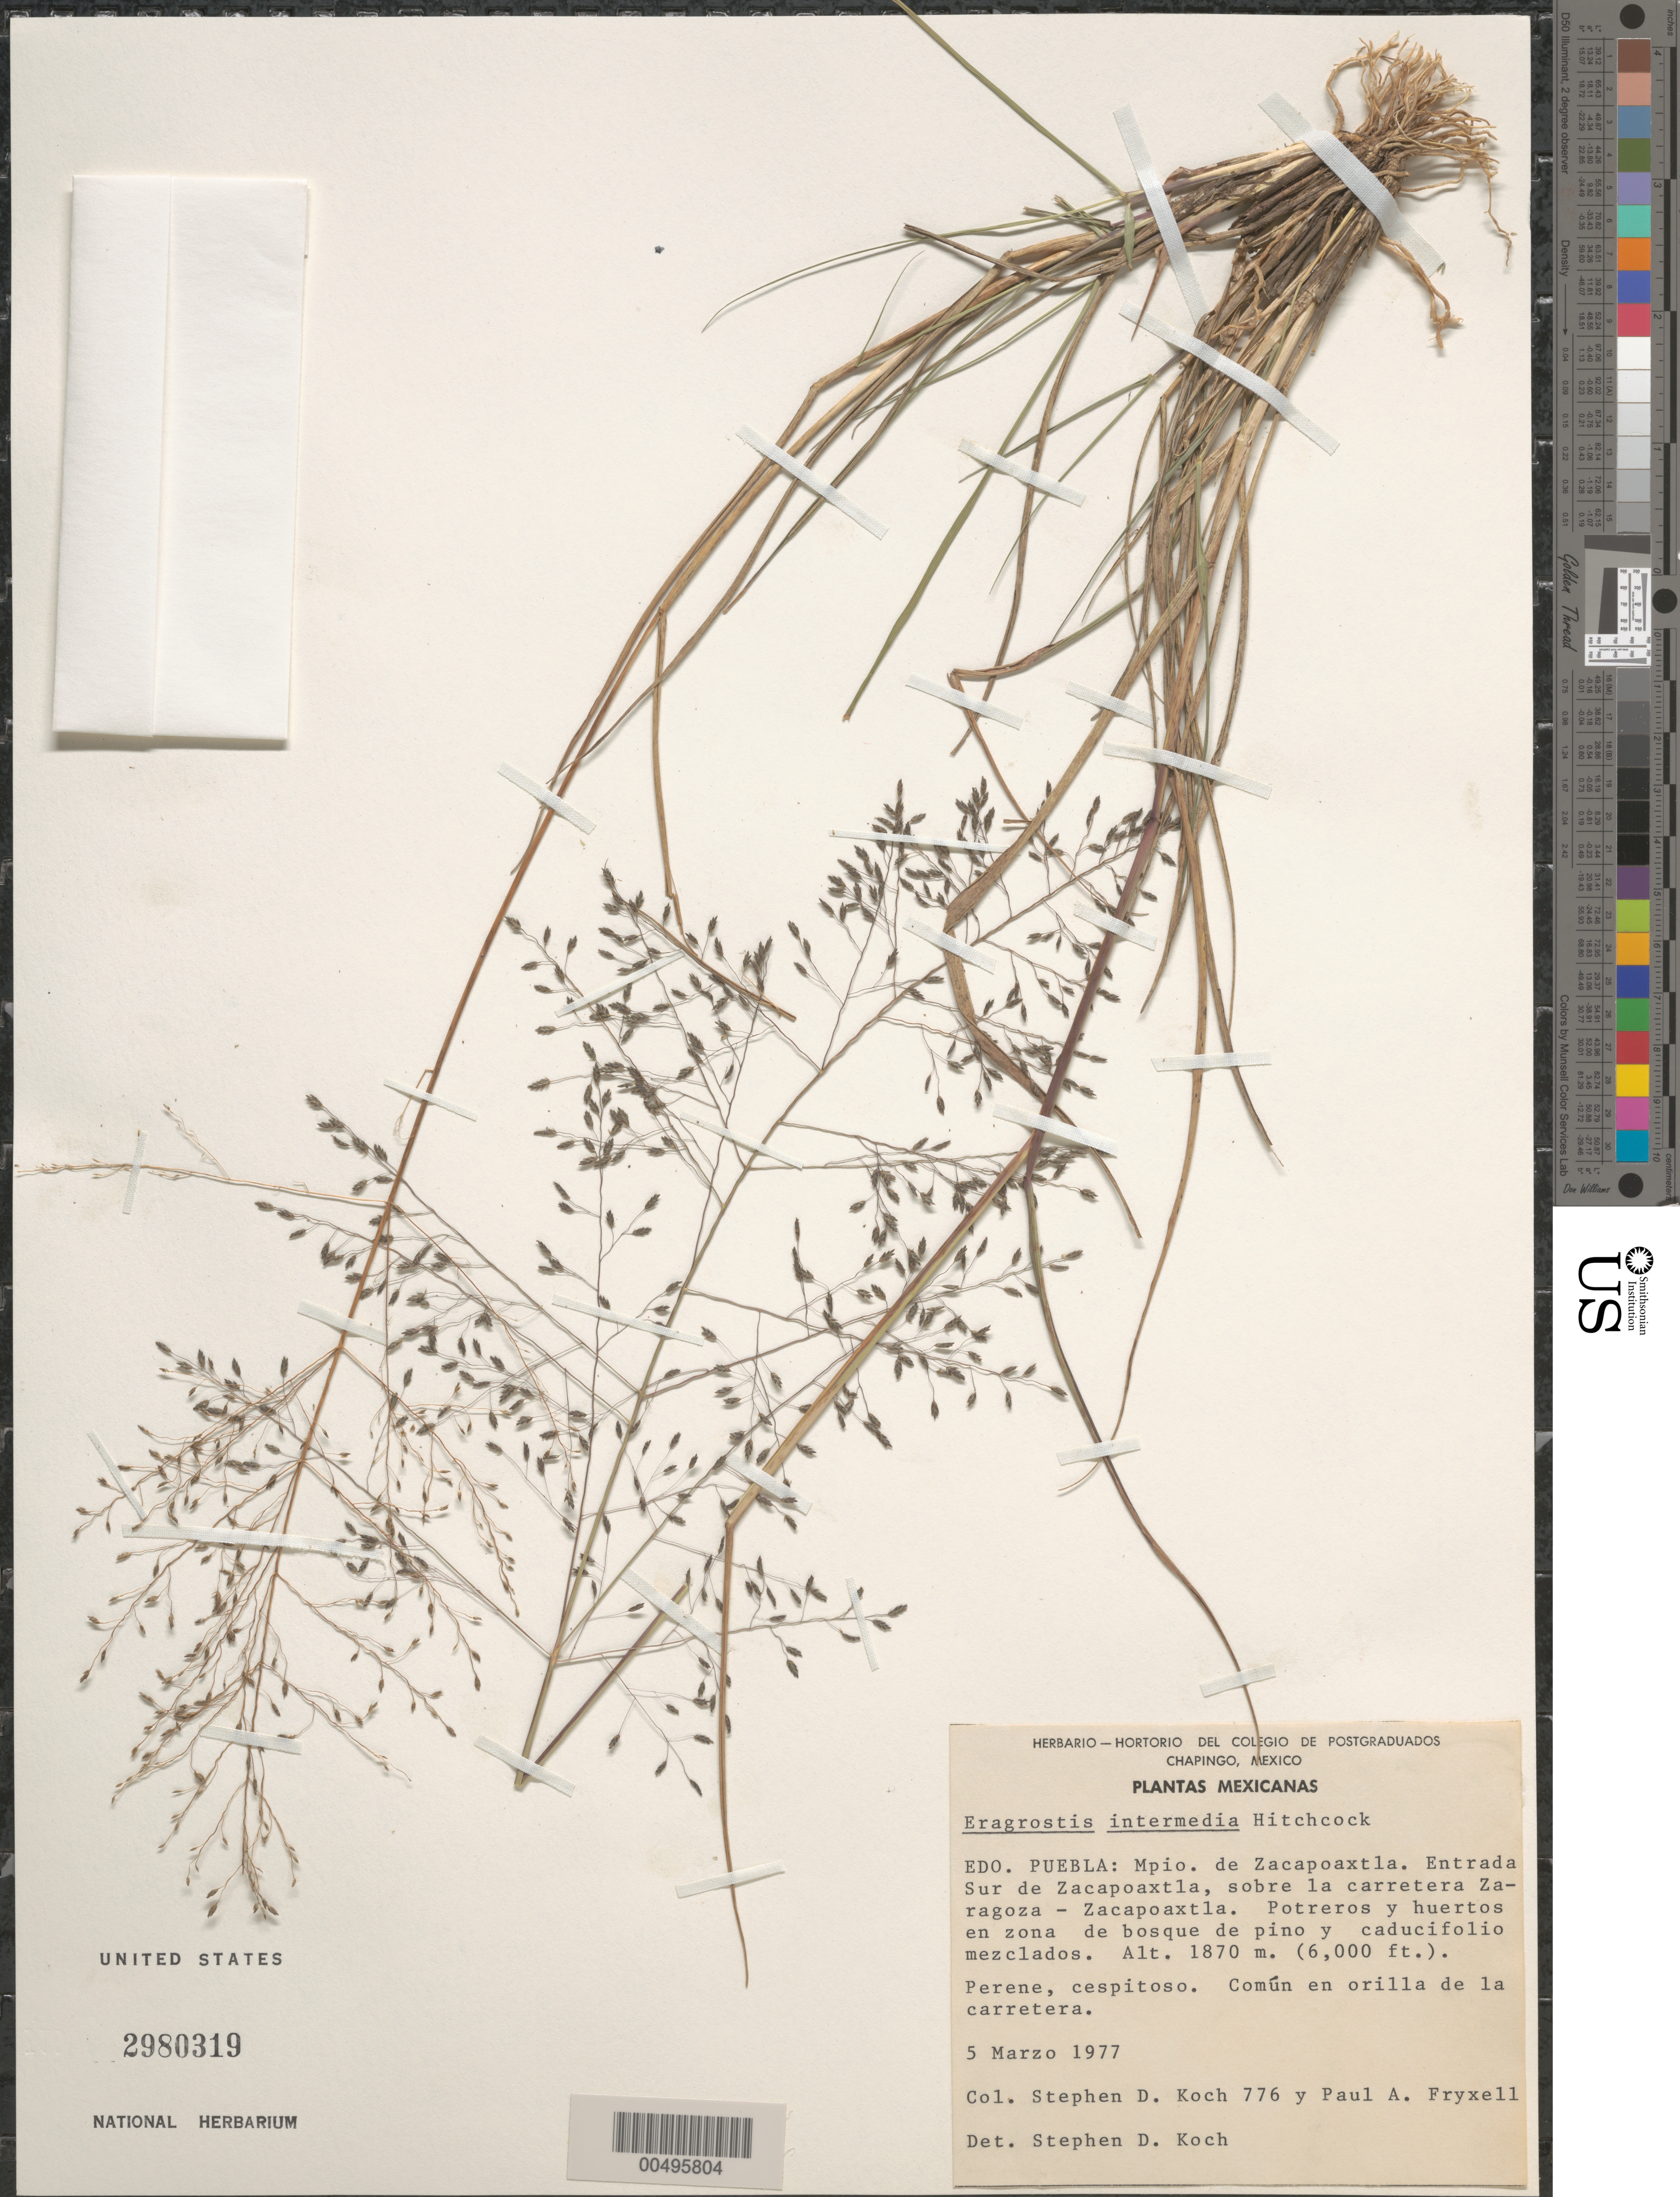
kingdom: Plantae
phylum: Tracheophyta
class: Liliopsida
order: Poales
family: Poaceae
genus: Eragrostis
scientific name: Eragrostis intermedia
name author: Hitchc.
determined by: Koch, S. D.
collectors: S. D. Koch & P. A. Fryxell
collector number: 776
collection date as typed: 5 Mar 1977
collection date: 1977-03-05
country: Mexico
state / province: Puebla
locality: Zacapoaxtla Mun., entrance S of Zacapoaxtla, along the Zaragoza-Zacapoaxtla rd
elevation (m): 1870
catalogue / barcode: US 2980319